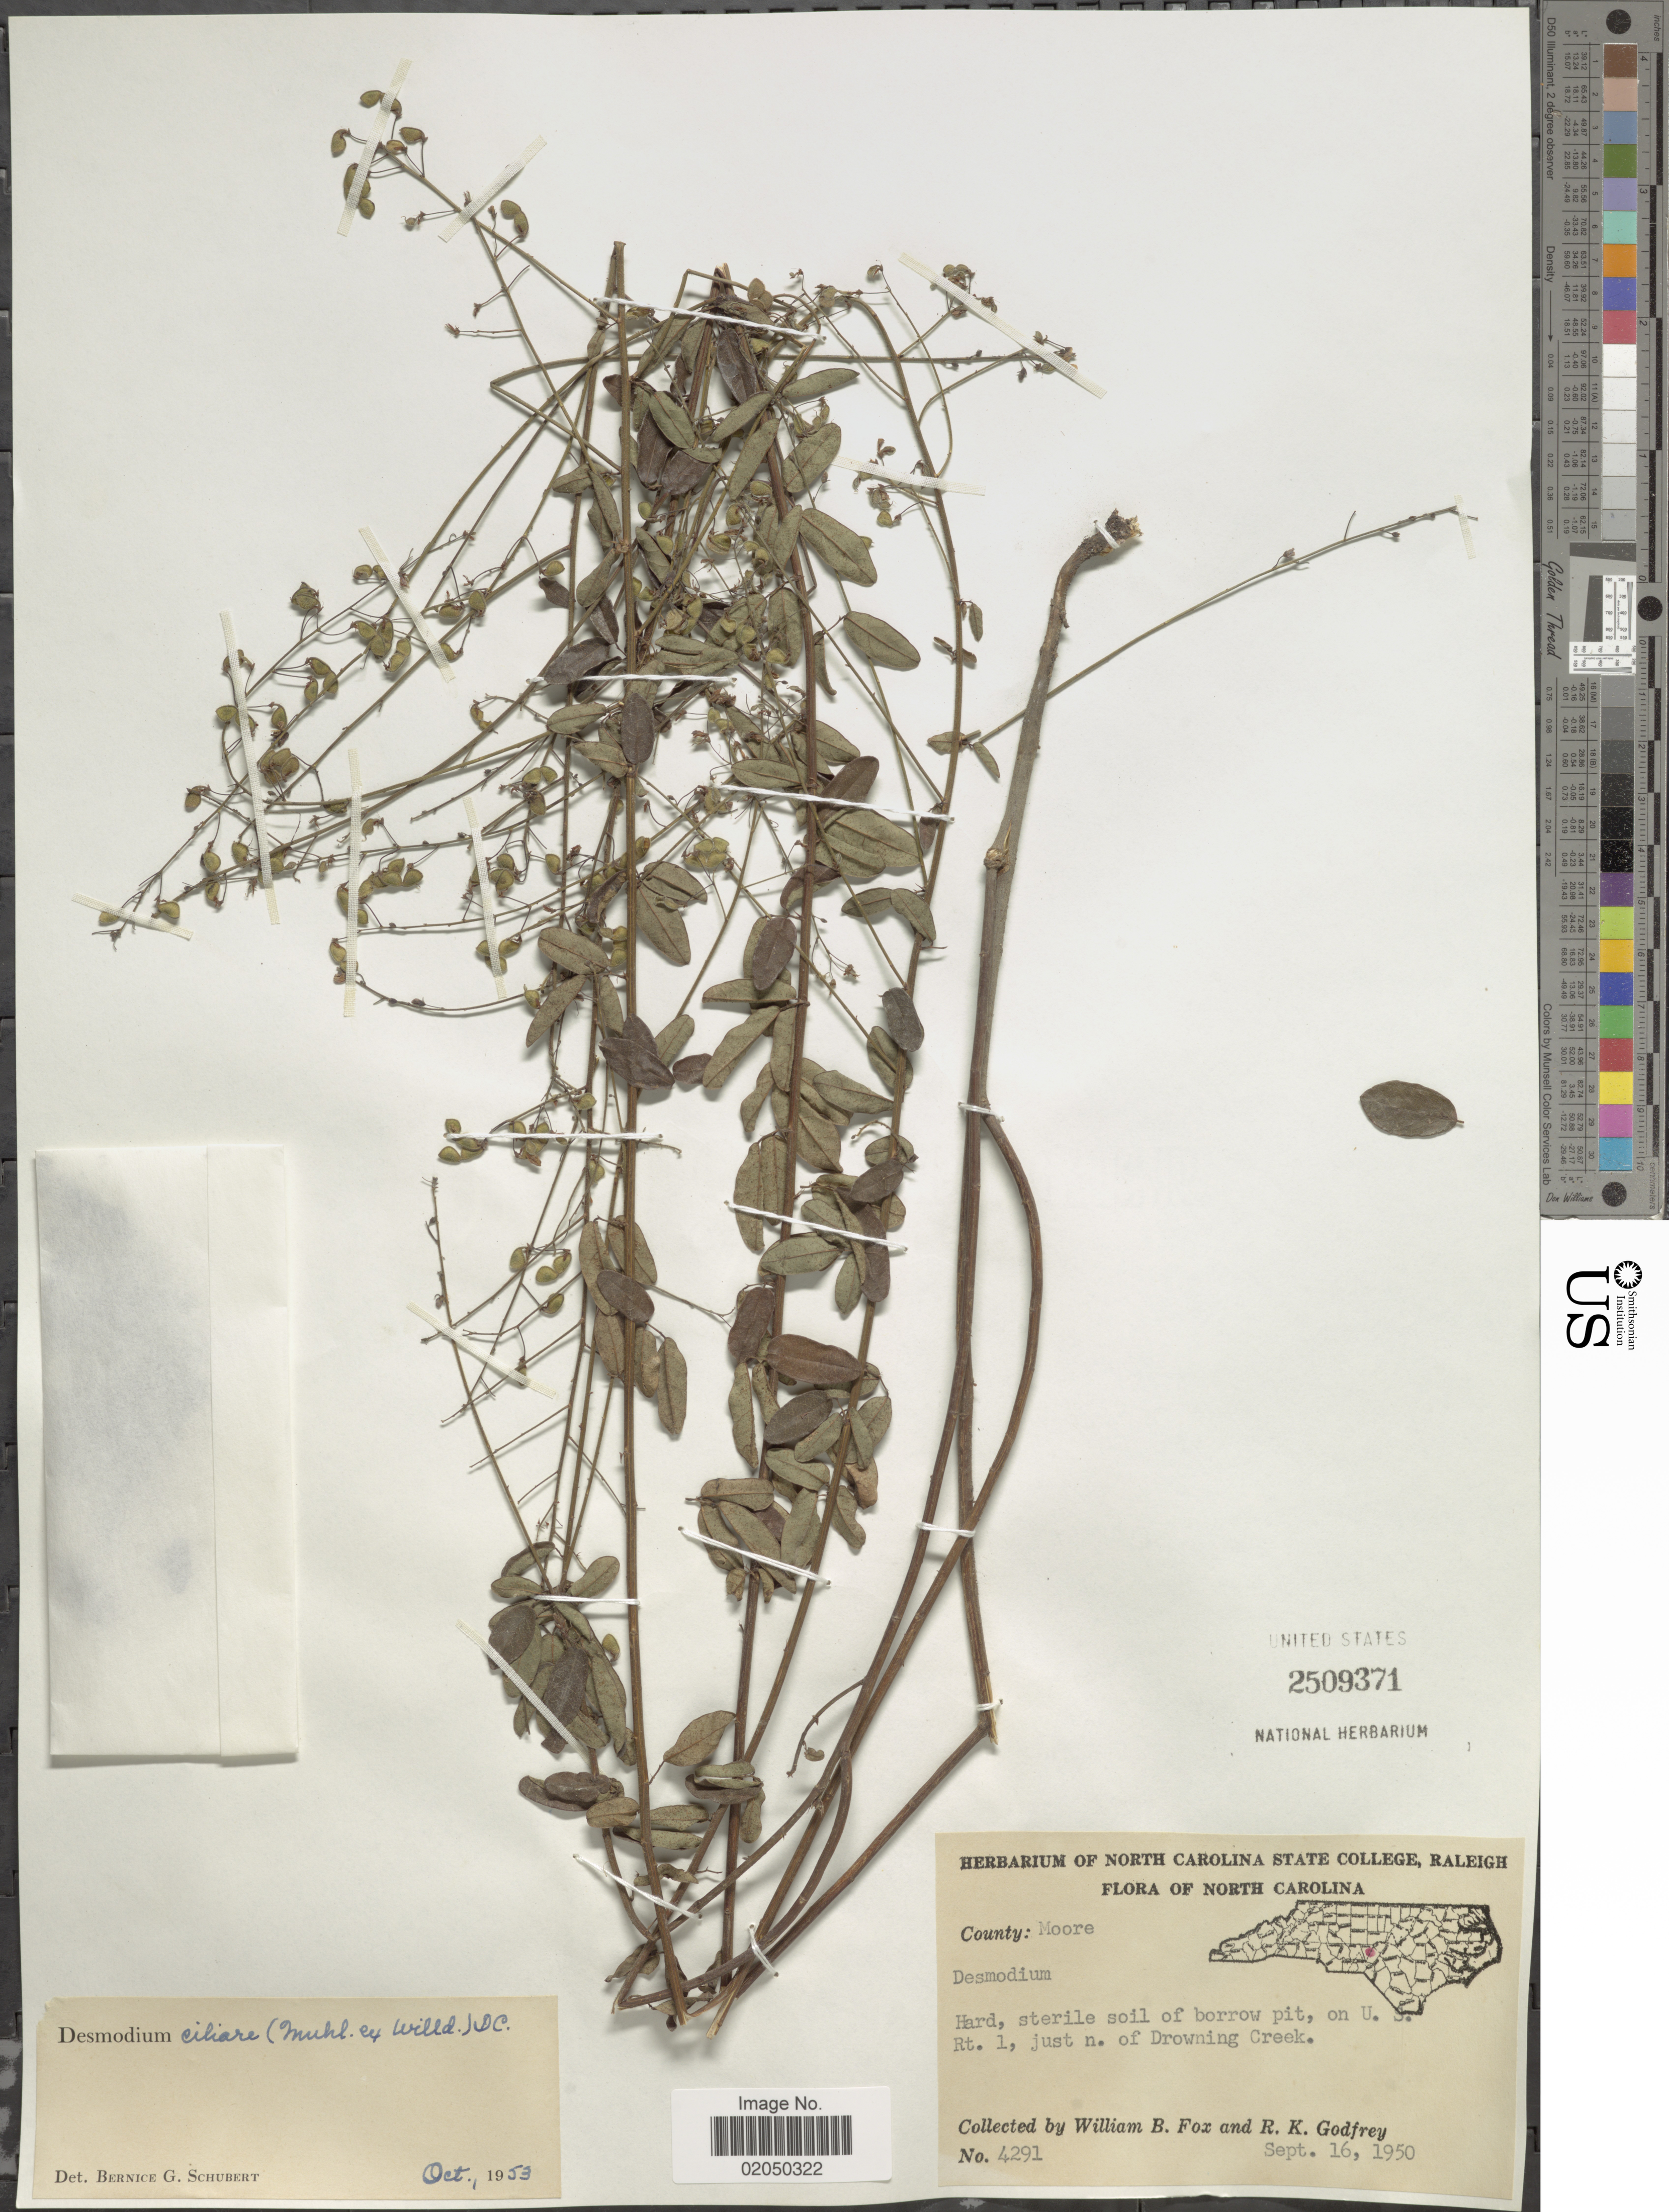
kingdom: Plantae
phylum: Tracheophyta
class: Magnoliopsida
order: Fabales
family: Fabaceae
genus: Desmodium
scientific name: Desmodium ciliare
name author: (Muhl. ex Willd.) DC.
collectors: W. B. Fox & R. K. Godfrey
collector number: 4291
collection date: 1950-09-16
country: United States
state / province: North Carolina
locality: County: Moore. on U.S. Rt. 1, just n. of Drowning Creek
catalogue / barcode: US 2509371